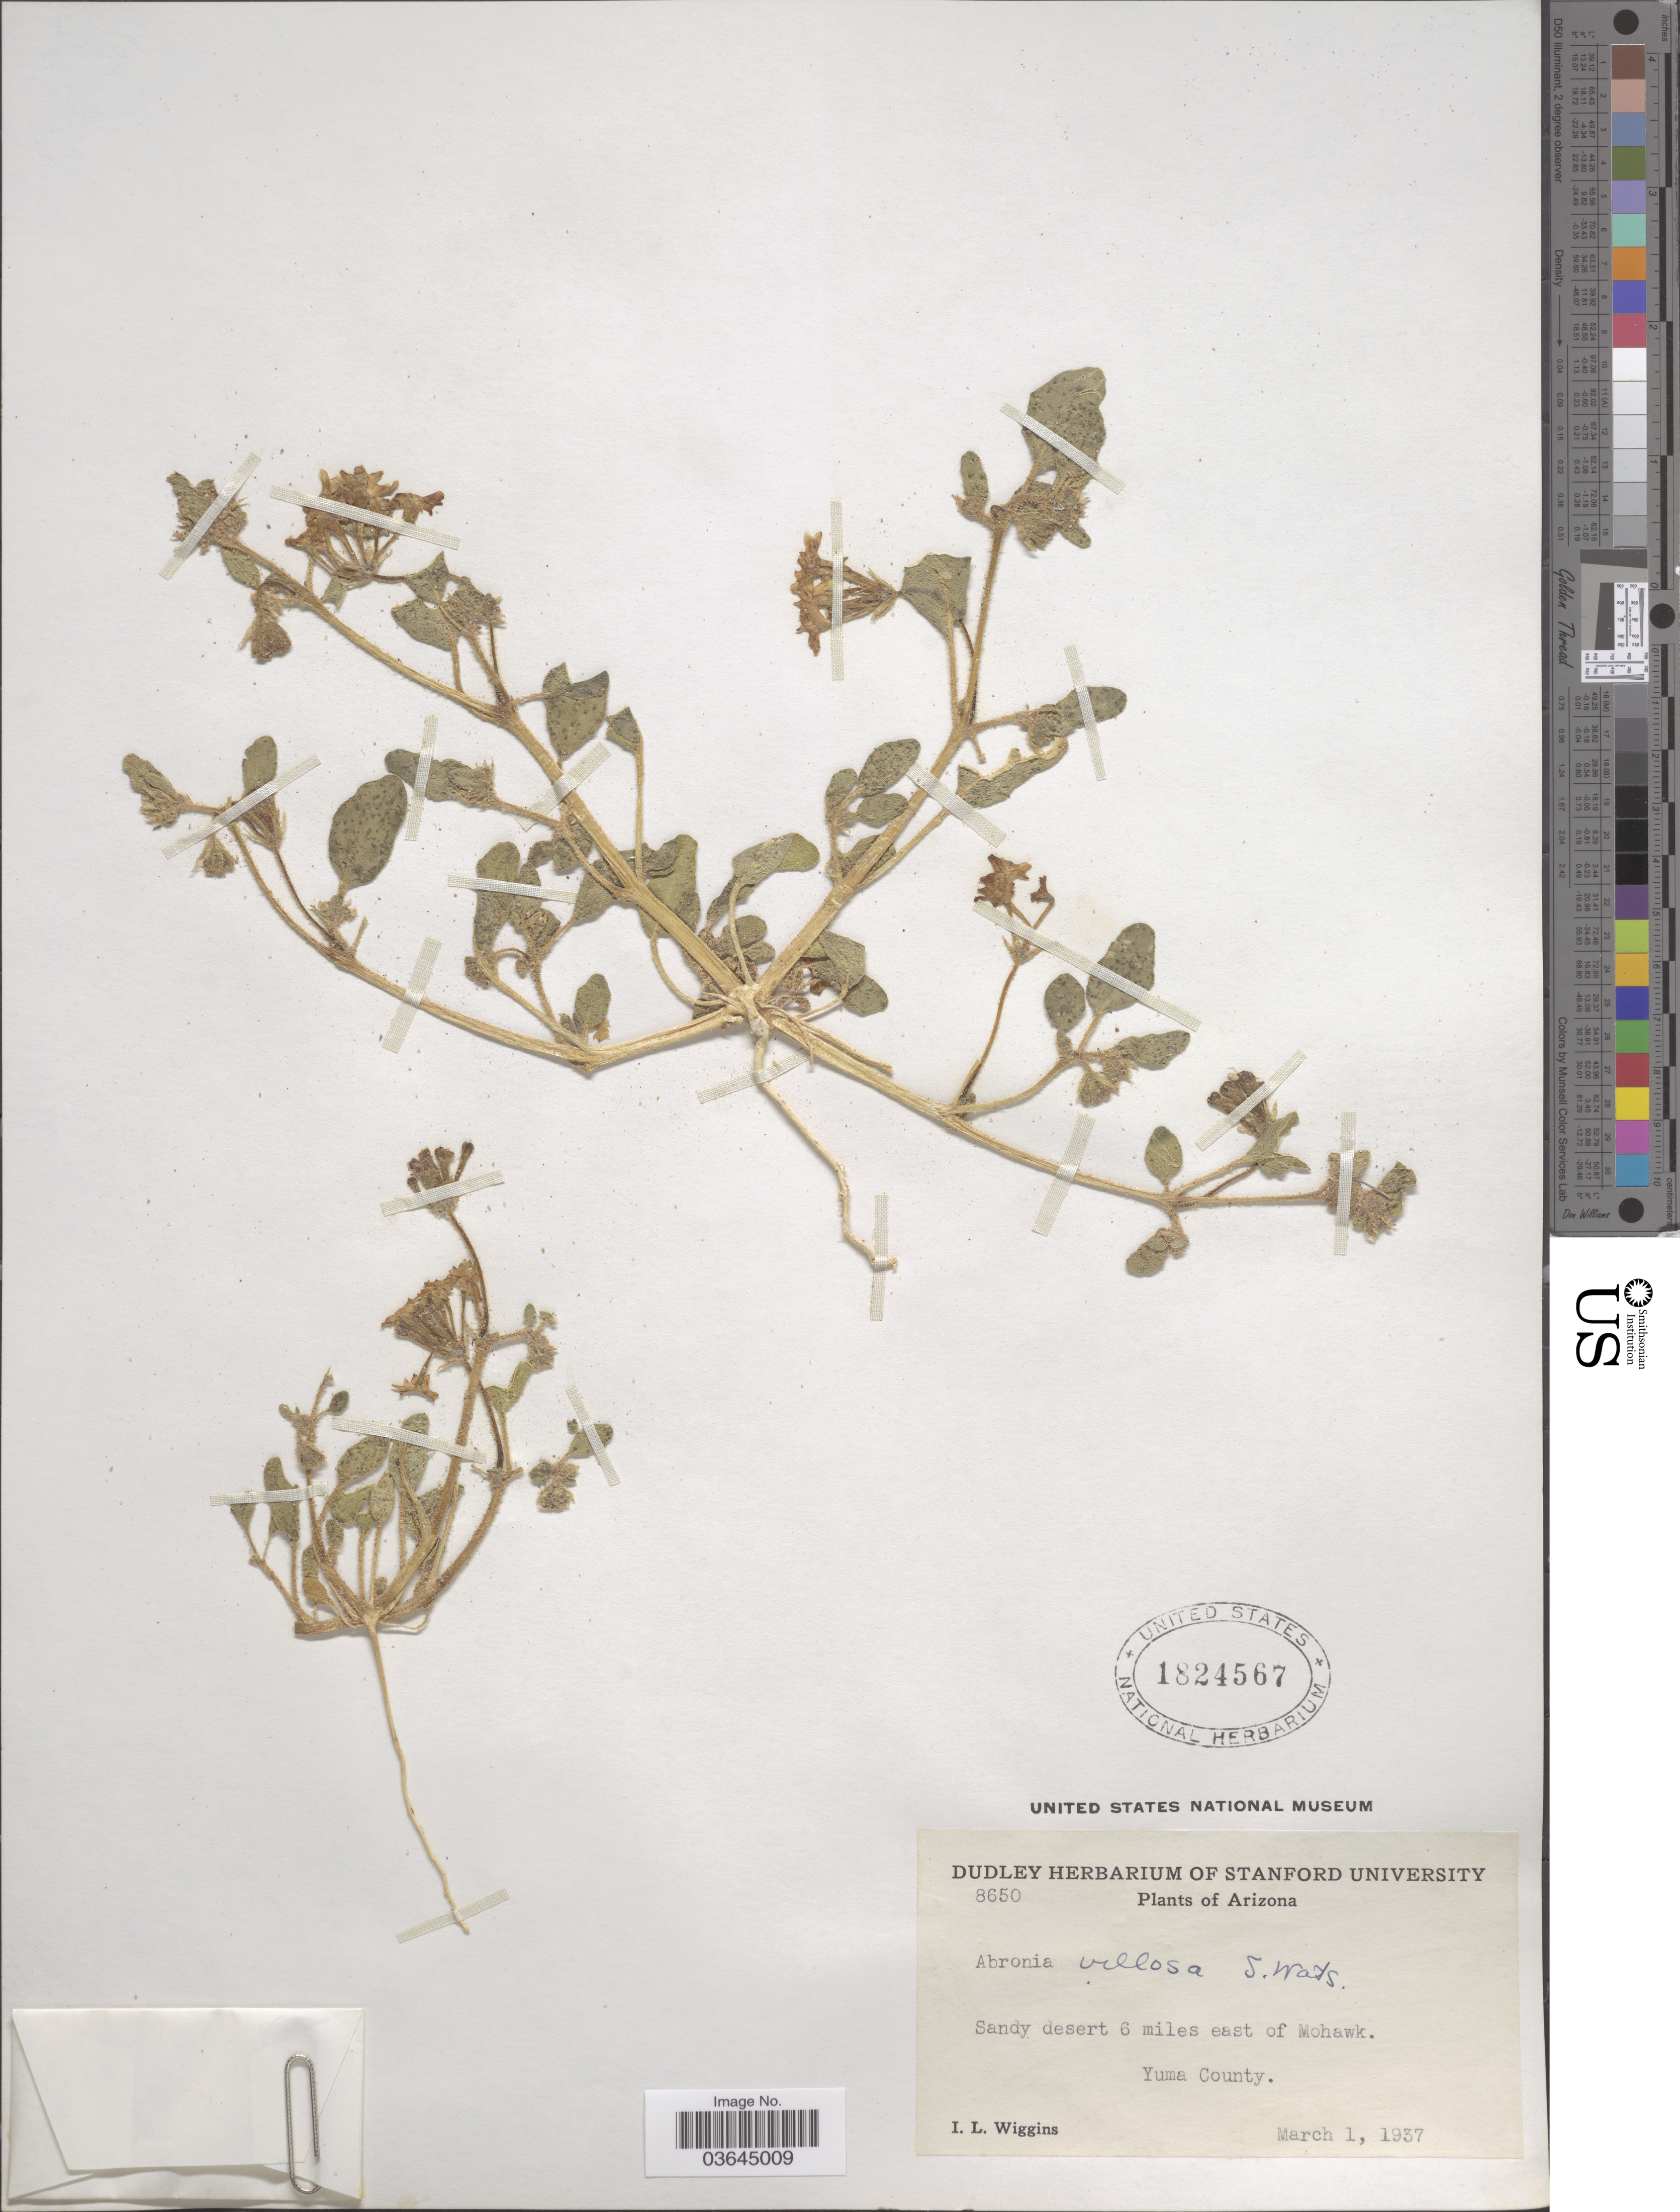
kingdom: Plantae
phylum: Tracheophyta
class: Magnoliopsida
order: Caryophyllales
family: Nyctaginaceae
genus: Abronia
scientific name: Abronia villosa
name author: S. Watson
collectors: I. L. Wiggins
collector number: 8650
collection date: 1937-03-01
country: United States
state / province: Arizona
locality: Sandy desert 6 miles east of Mohawk. Yuma County.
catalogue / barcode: US 1824567